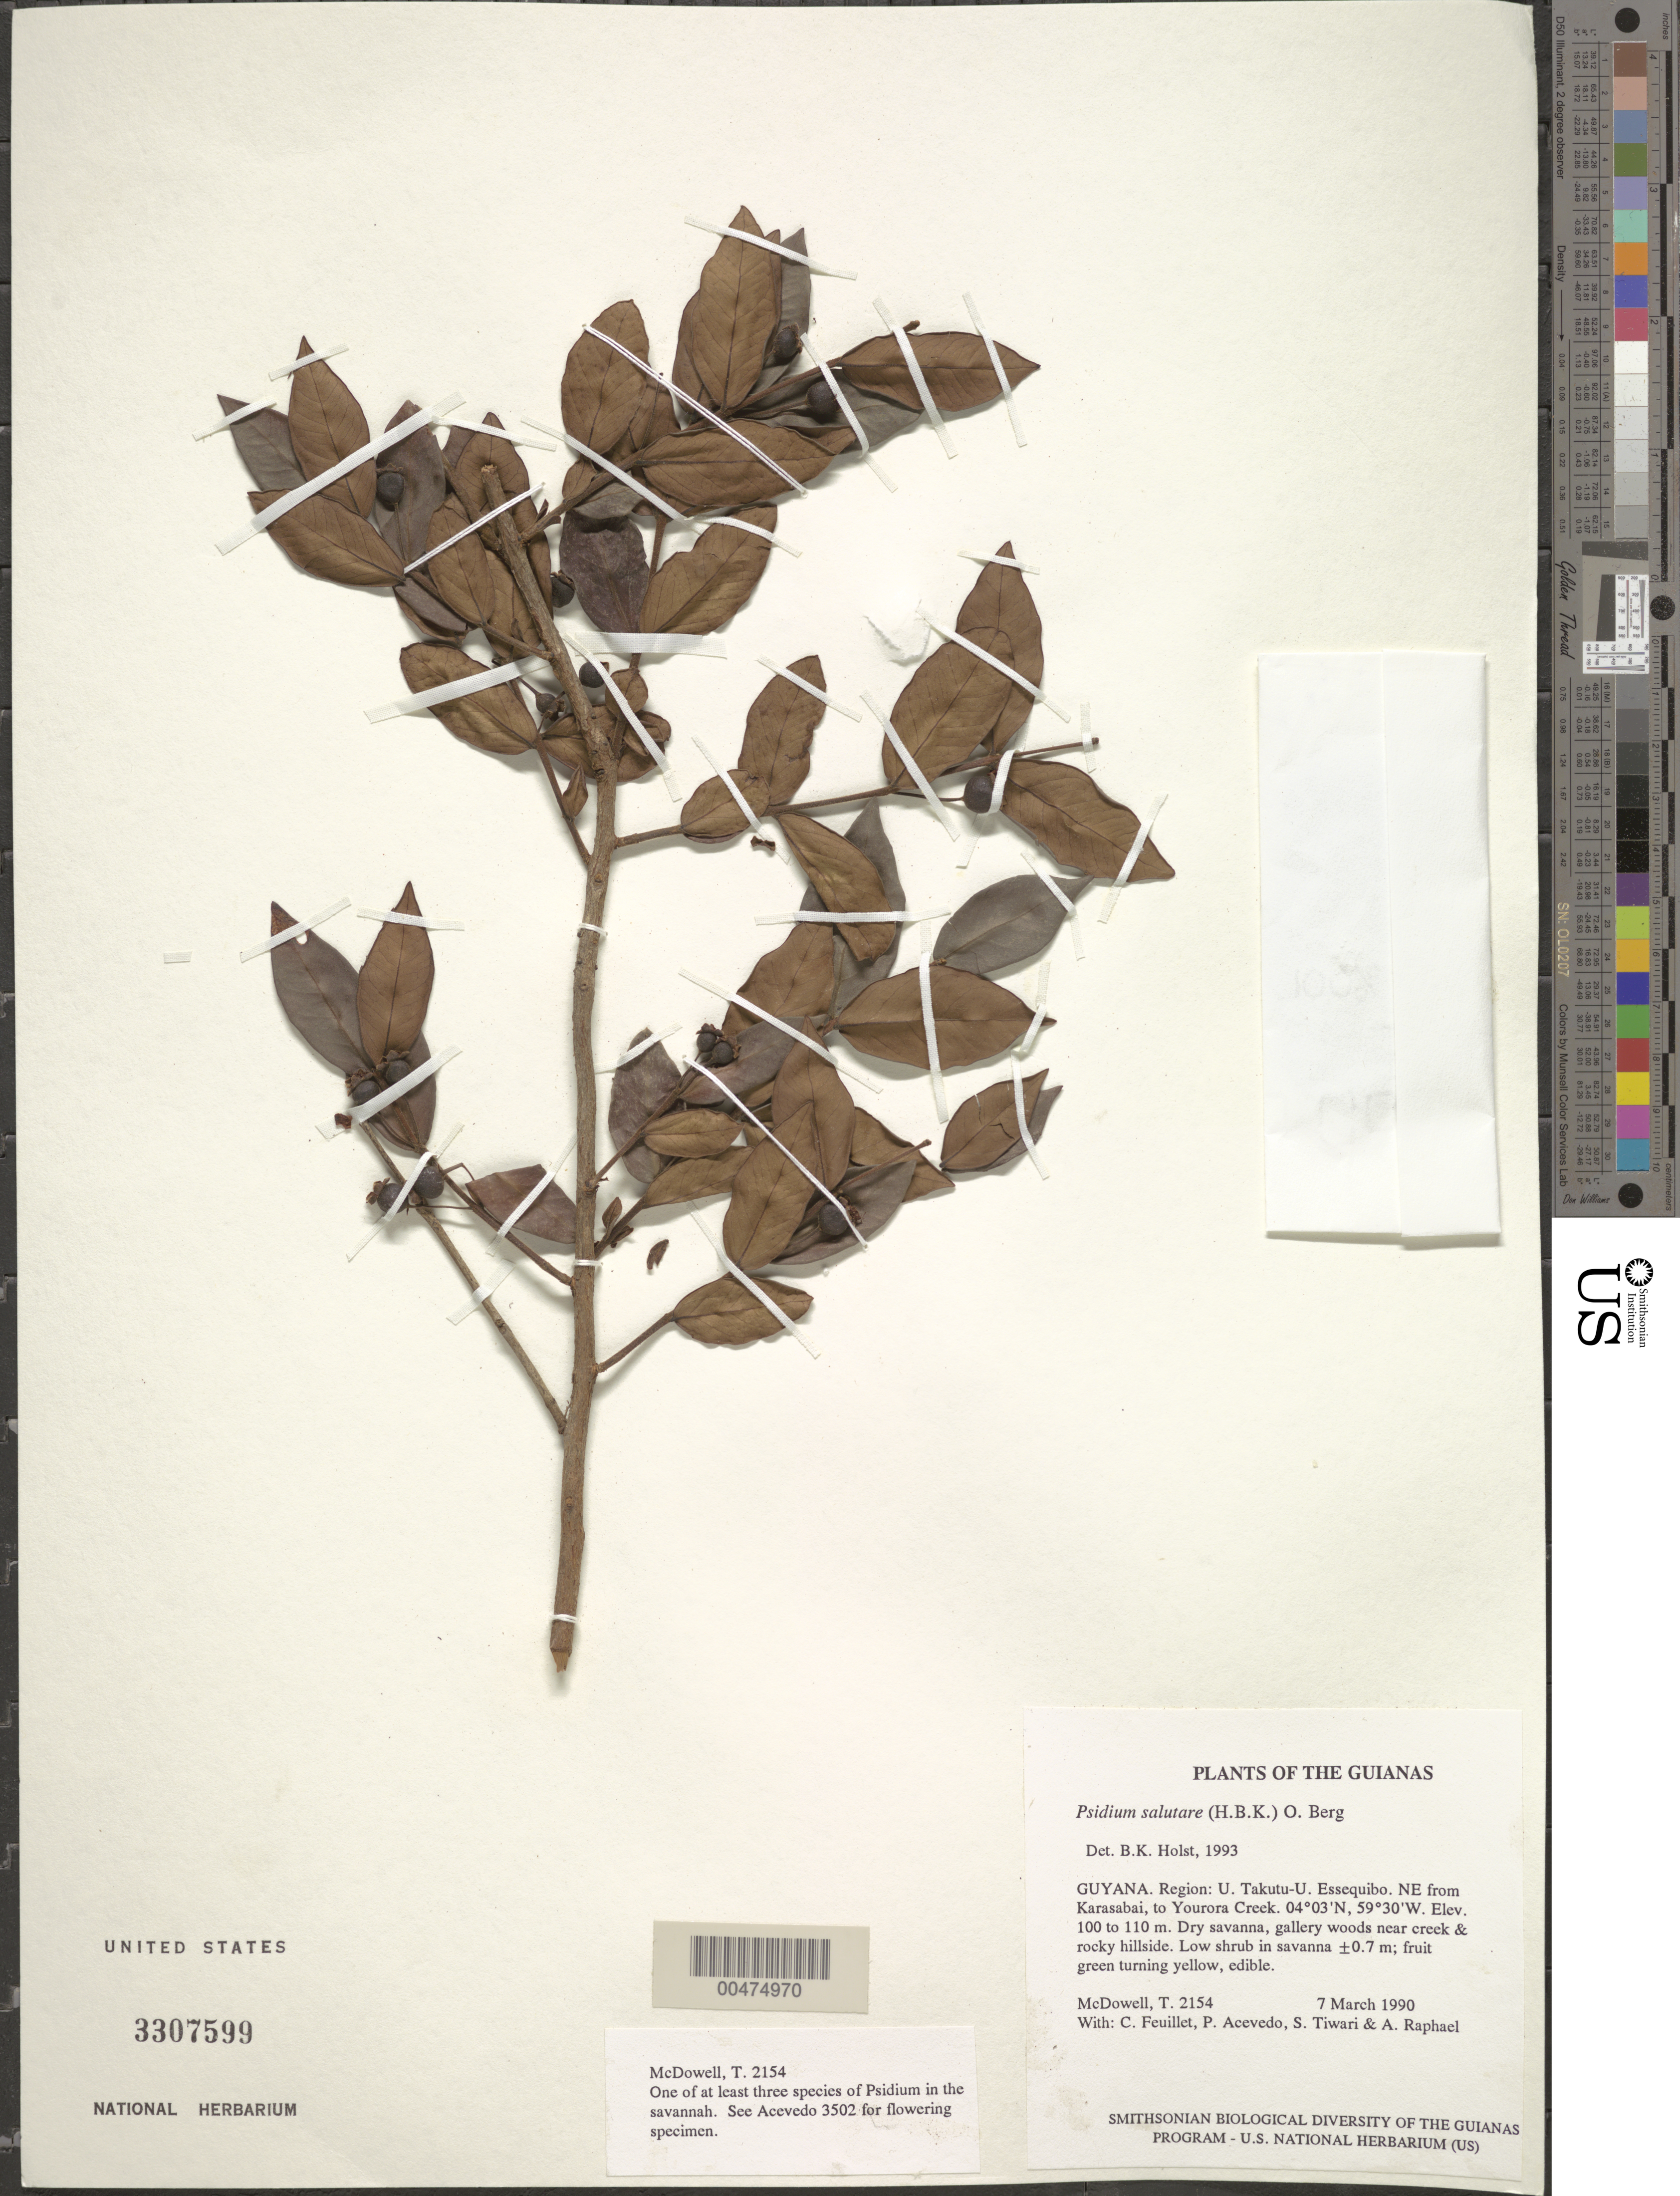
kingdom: Plantae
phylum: Tracheophyta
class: Magnoliopsida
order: Myrtales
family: Myrtaceae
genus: Psidium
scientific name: Psidium salutare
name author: (Kunth) O. Berg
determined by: Holst, Bruce K.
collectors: T. McDowell, C. Feuillet, P. Acevedo-Rodr., S. Tiwari & A. Raphael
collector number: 2154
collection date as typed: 7 March 1990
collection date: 1990-03-07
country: Guyana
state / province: U. Takutu-U. Essequibo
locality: NE from Karasabai, to Yourora Creek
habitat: Dry savanna, gallery woods near creek & rocky hillside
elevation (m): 100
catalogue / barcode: US 3307599